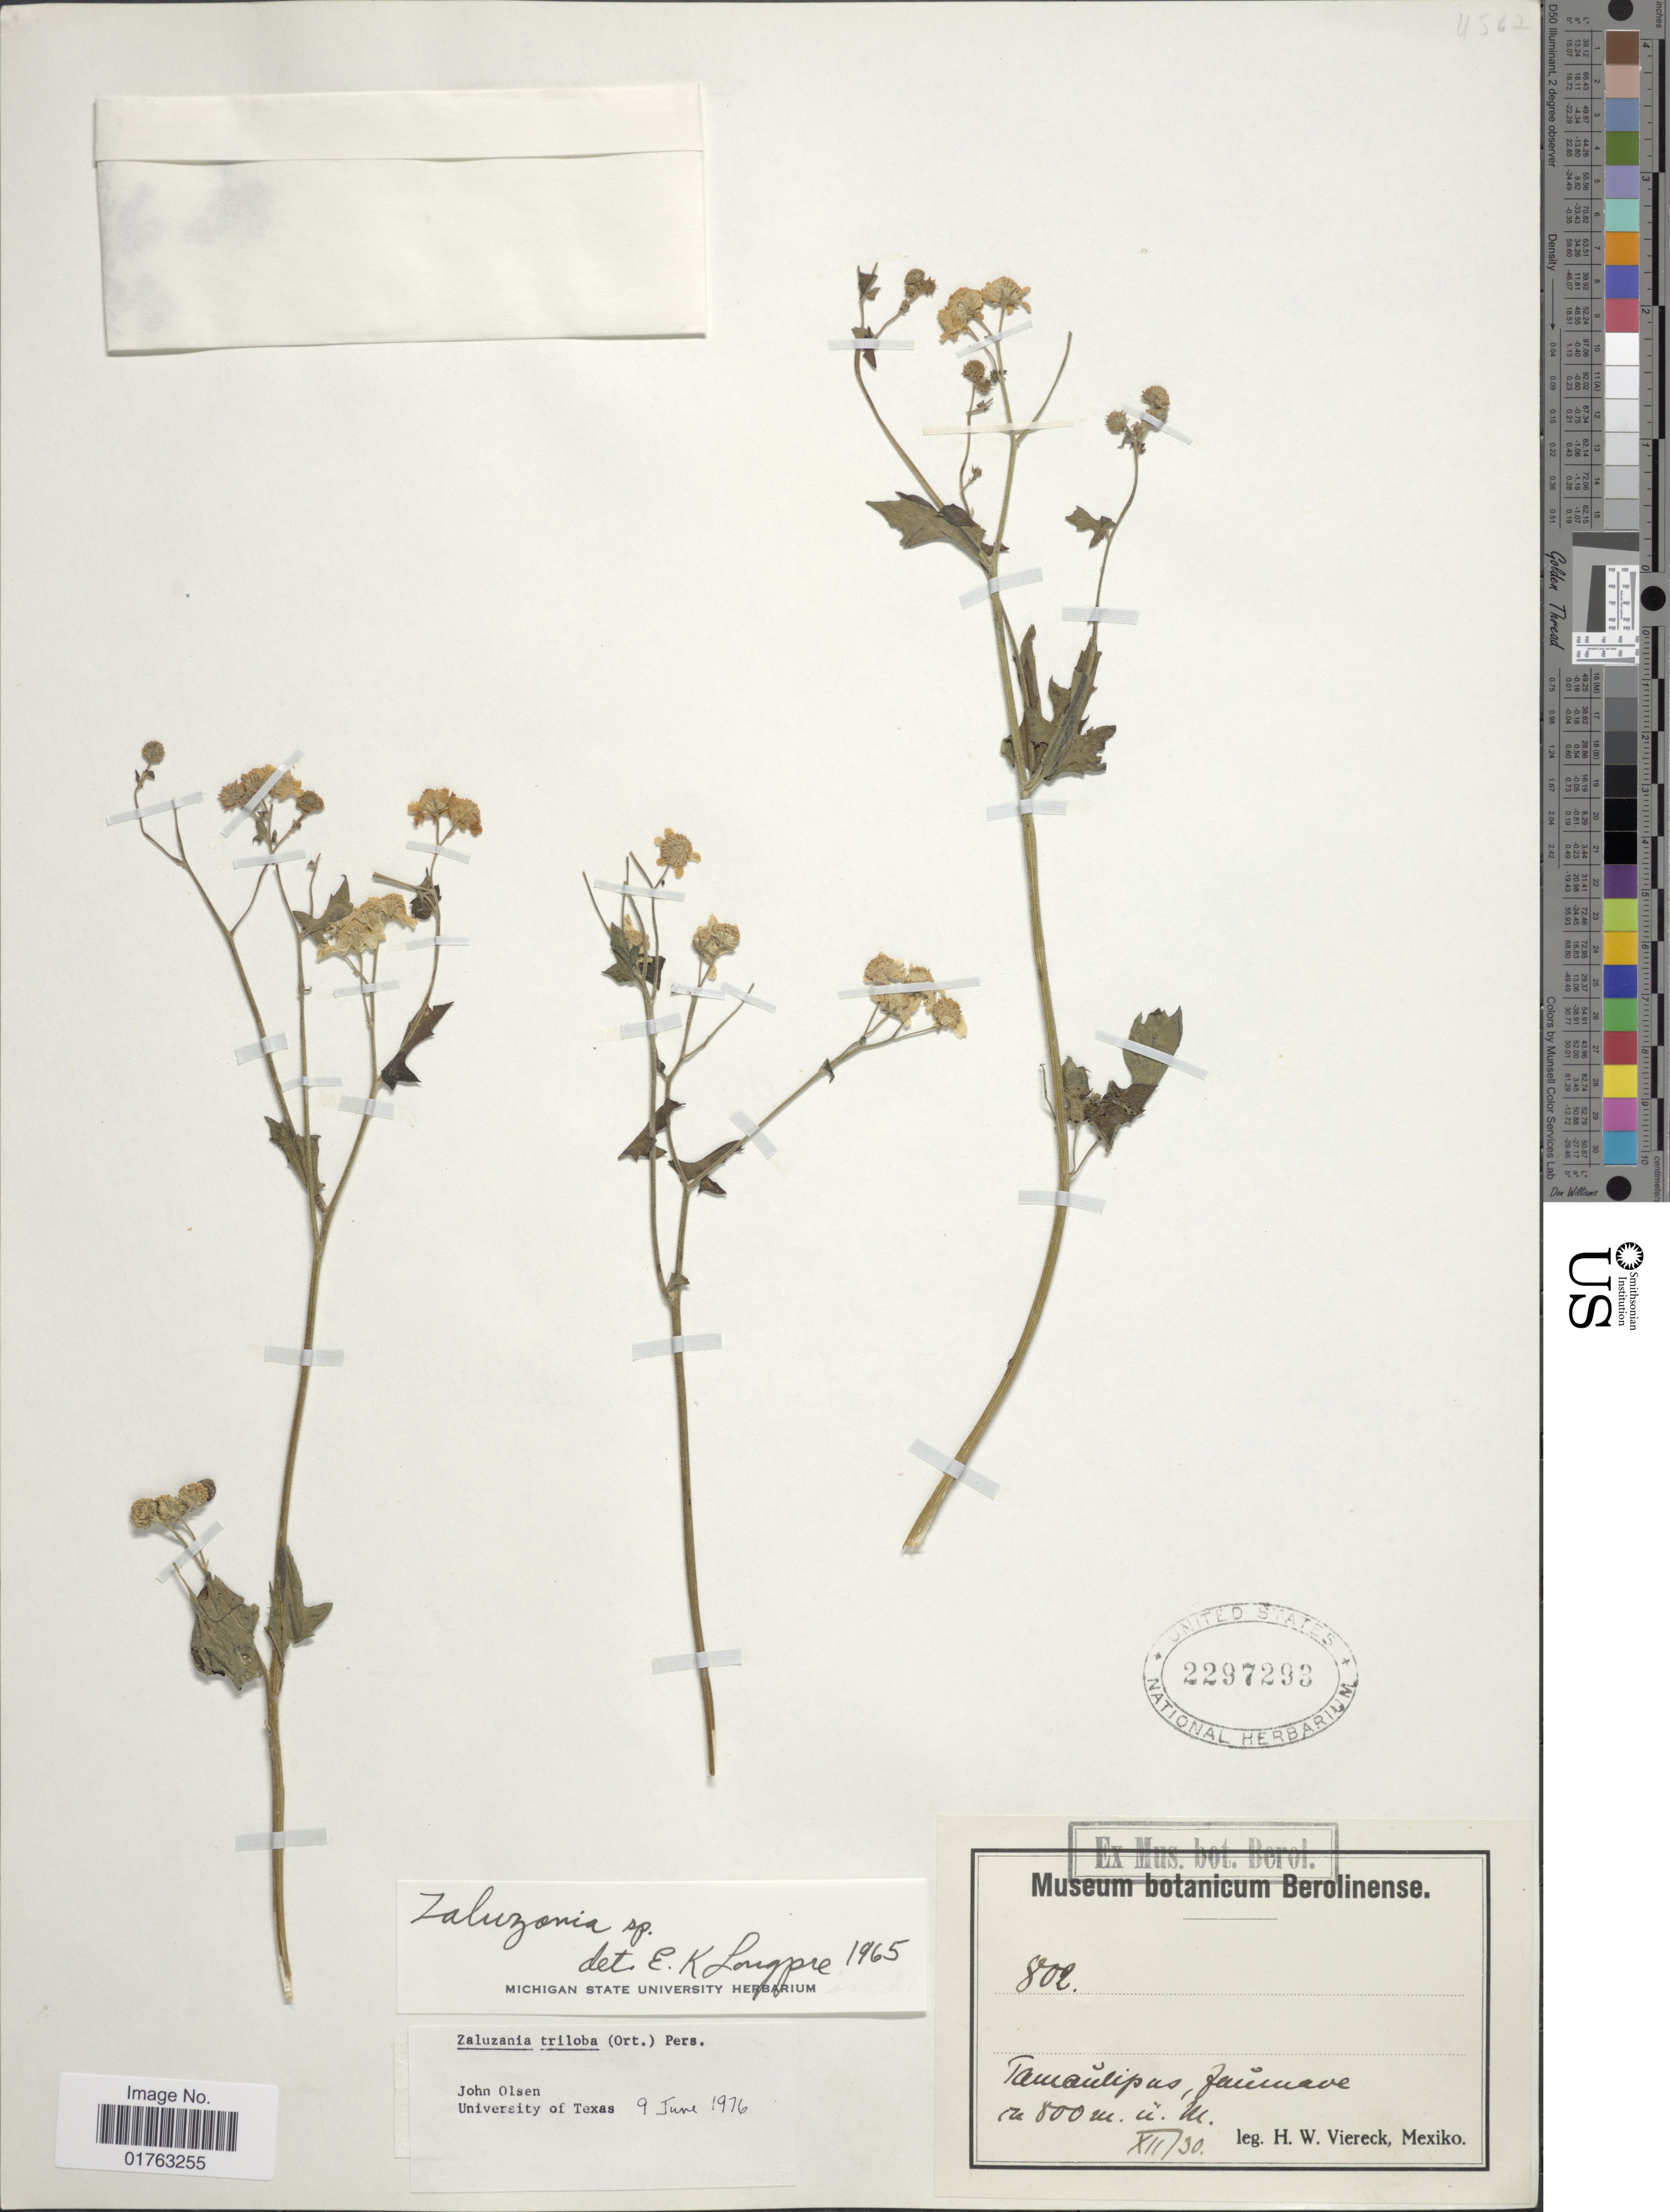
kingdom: Plantae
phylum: Tracheophyta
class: Magnoliopsida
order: Asterales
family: Asteraceae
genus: Zaluzania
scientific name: Zaluzania triloba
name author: (Ortega) Pers.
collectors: H. W. Viereck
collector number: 802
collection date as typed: Transcribed d/m/y: /12/30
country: Mexico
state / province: Tamaulipas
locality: Jaumave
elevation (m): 800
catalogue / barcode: US 2297293